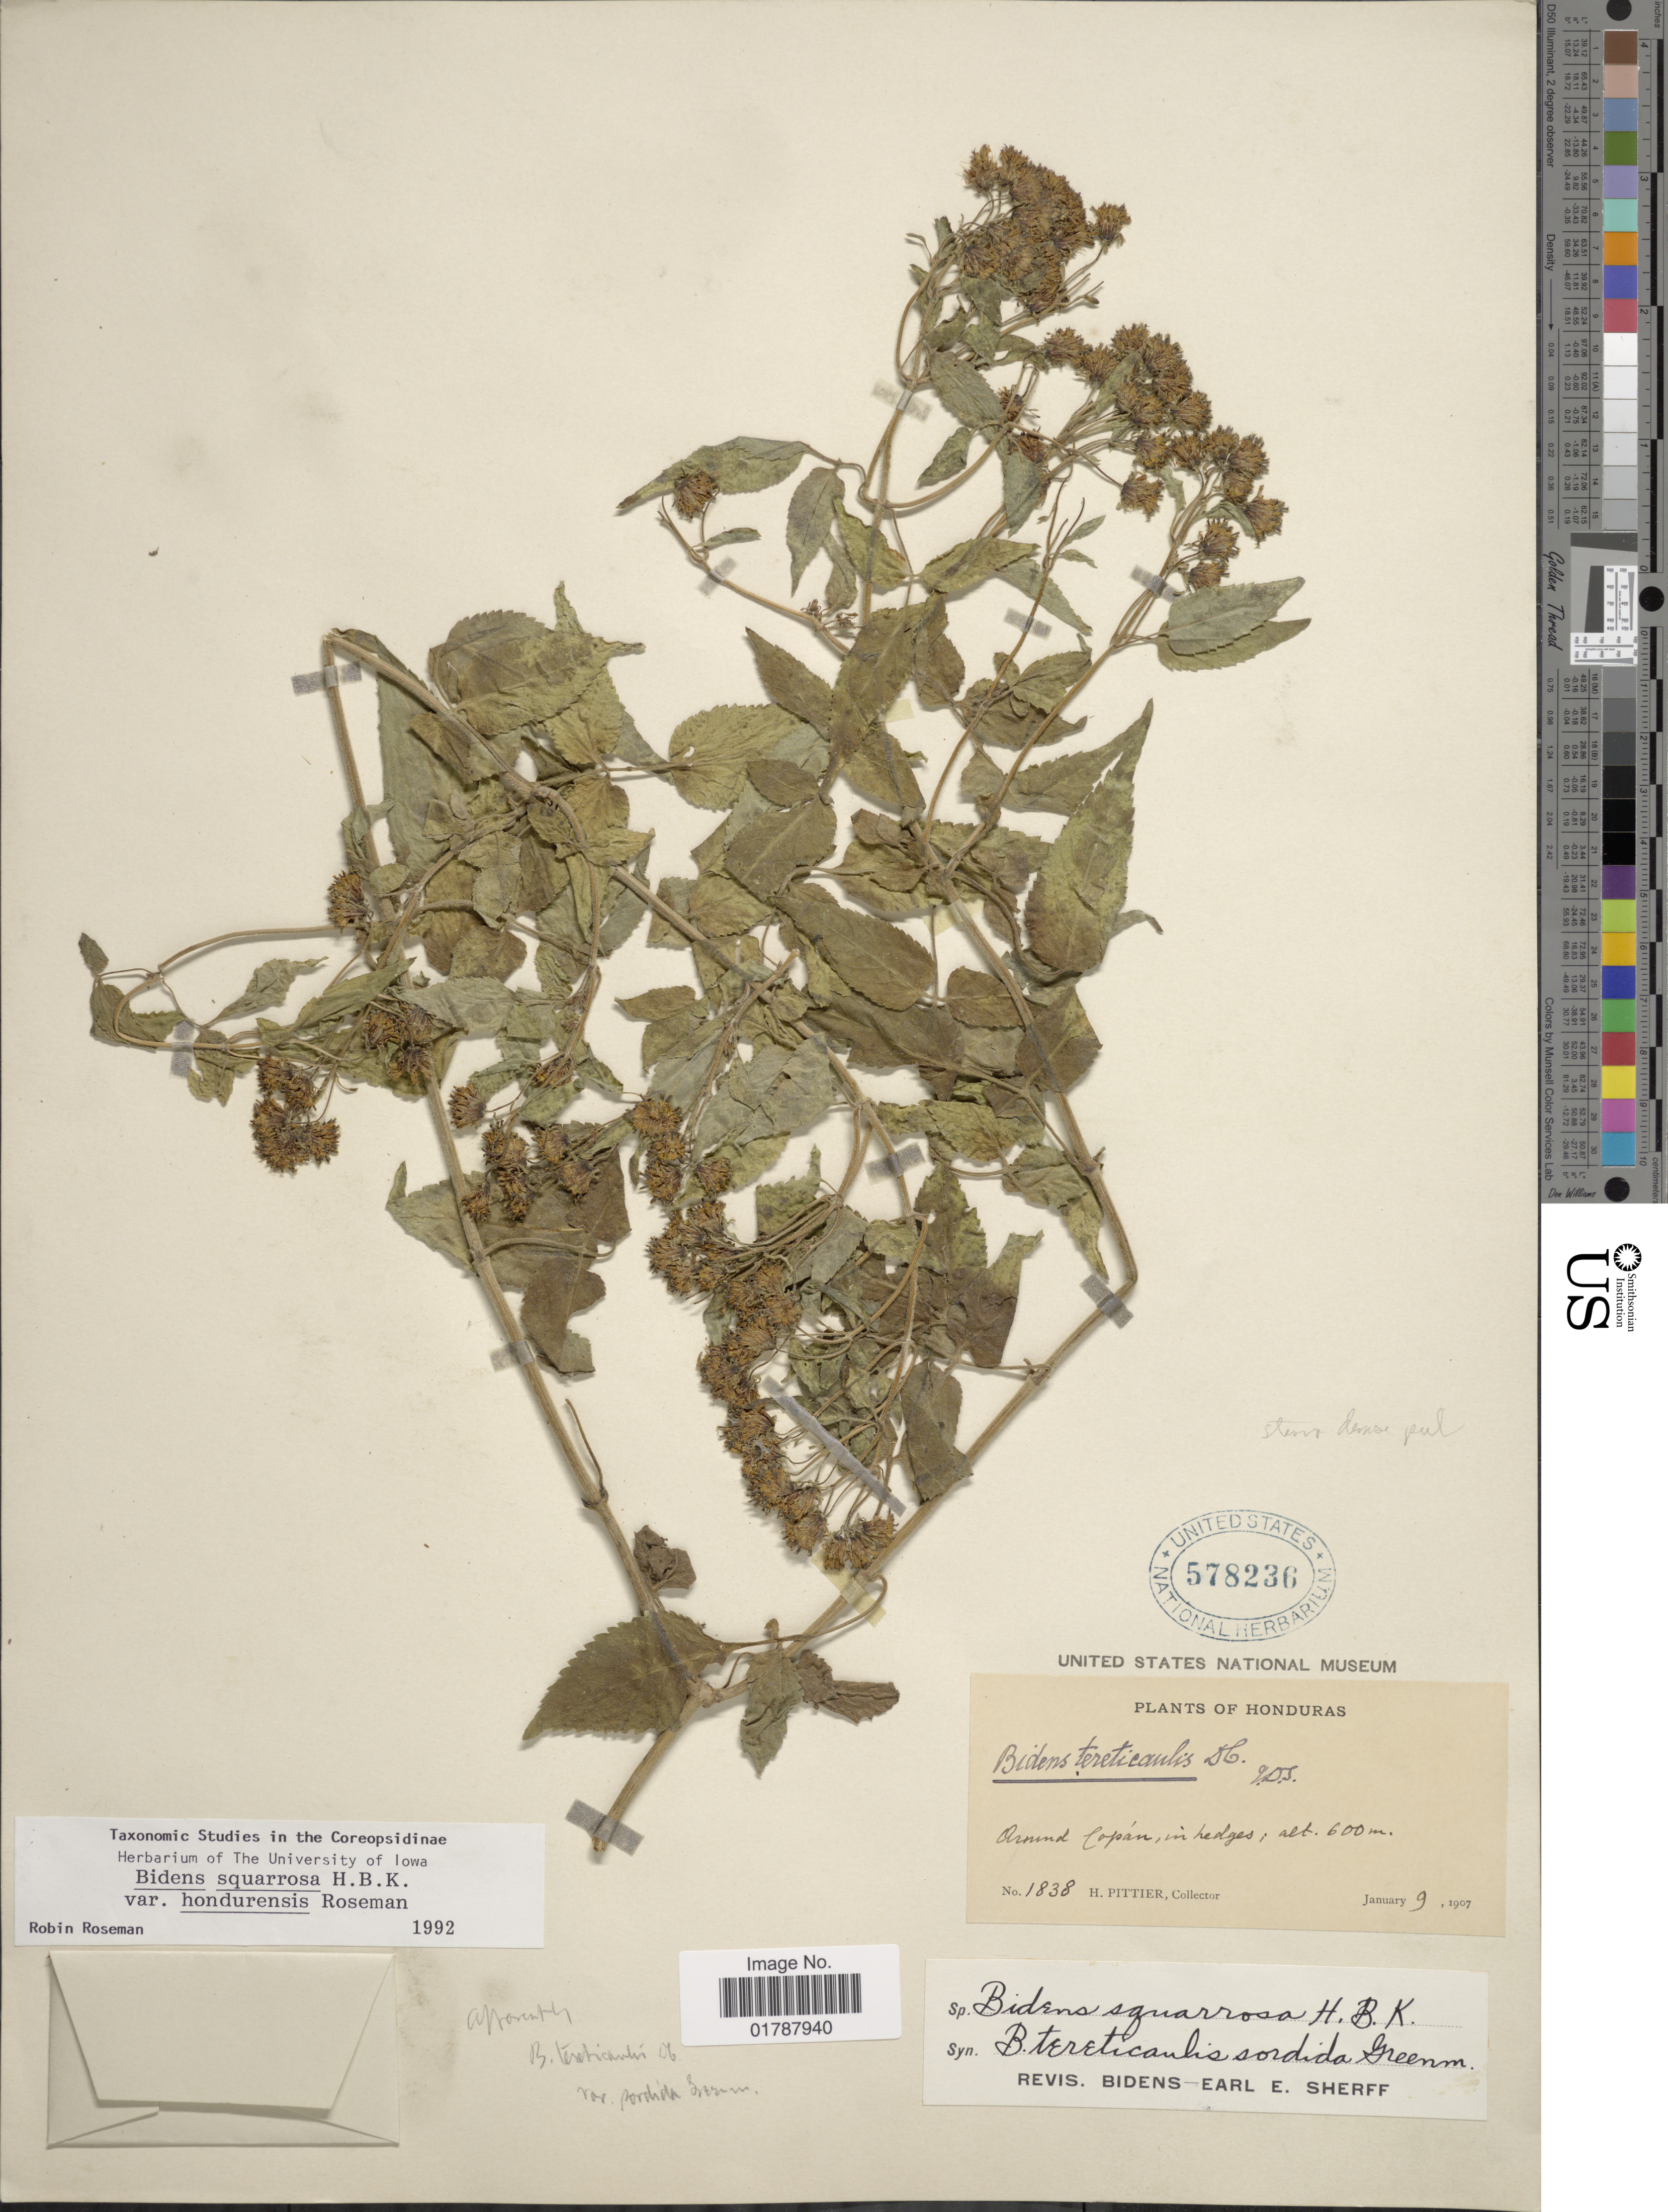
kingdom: Plantae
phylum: Tracheophyta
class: Magnoliopsida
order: Asterales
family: Asteraceae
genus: Bidens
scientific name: Bidens squarrosa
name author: Kunth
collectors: H. F. Pittier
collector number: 1838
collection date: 1907-01-09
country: Honduras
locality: Around Copan, in hedges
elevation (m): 600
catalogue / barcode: US 278236